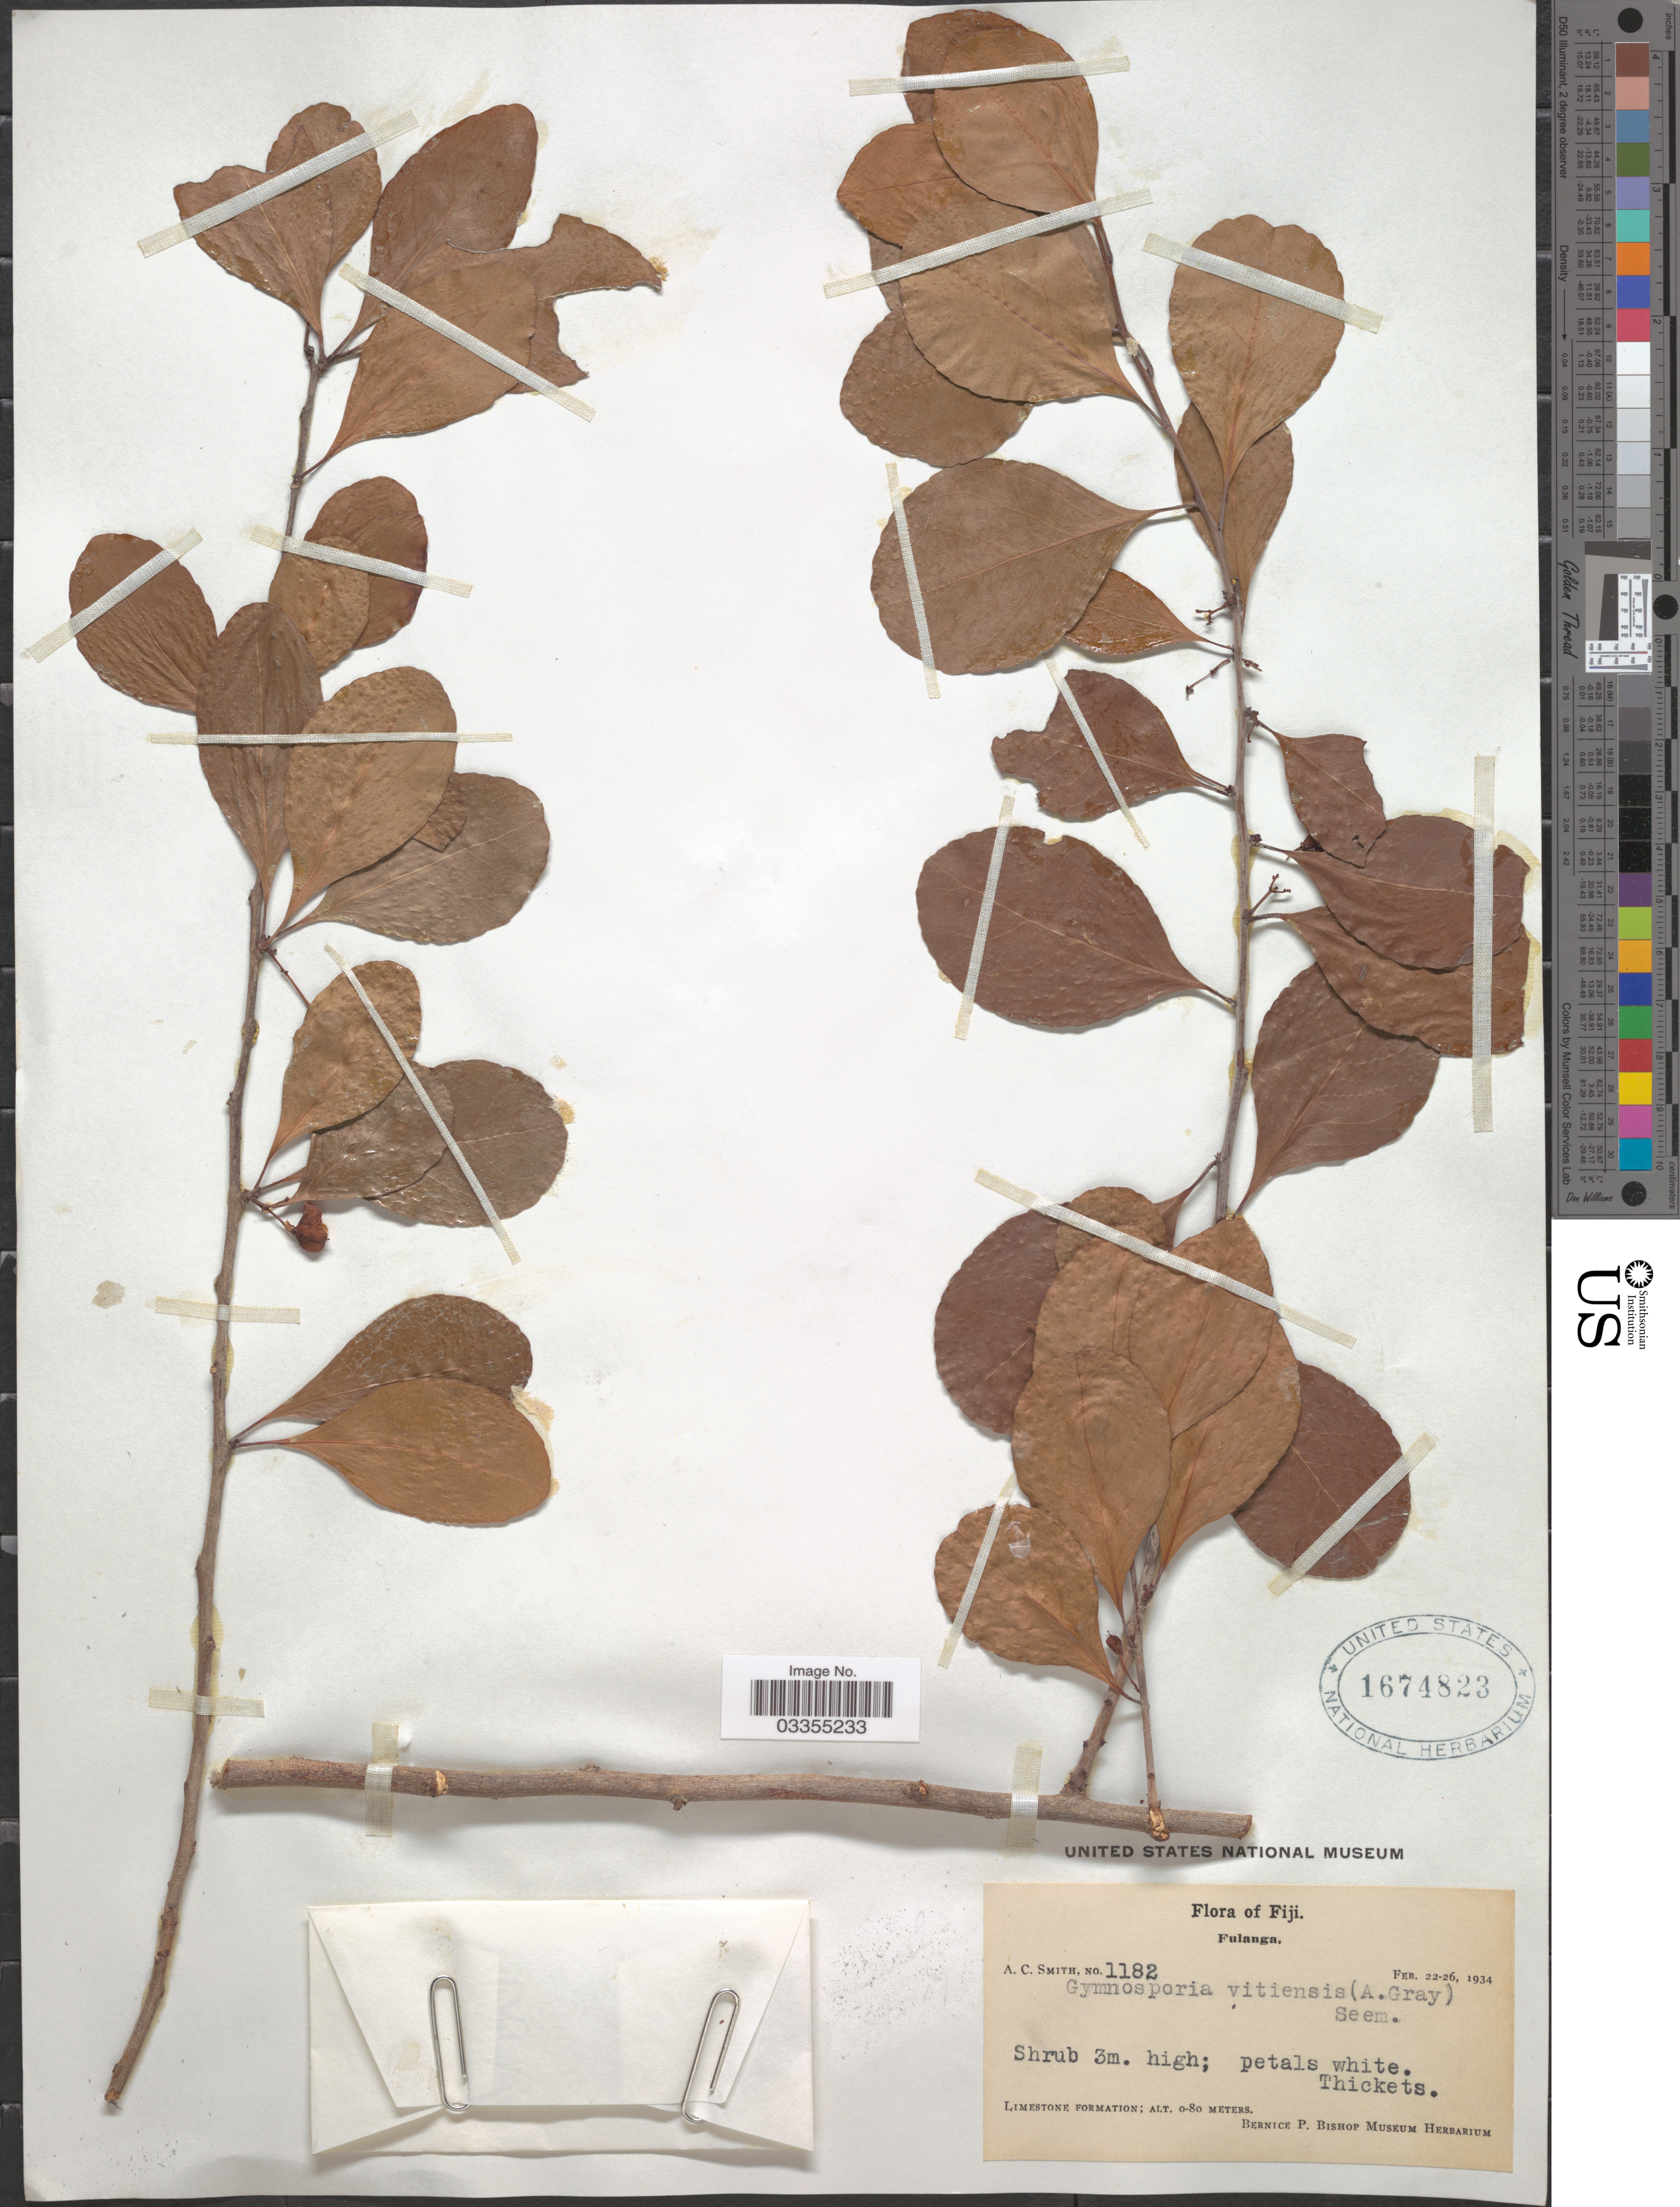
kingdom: Plantae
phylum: Tracheophyta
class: Magnoliopsida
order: Celastrales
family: Celastraceae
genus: Gymnosporia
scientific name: Gymnosporia vitiensis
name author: Seem.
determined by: Wagner, W. L., (BOT), Smithsonian Institution - National Museum of Natural History (UNITED STATES)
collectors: A. C. Smith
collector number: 1182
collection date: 1934-02-22/1934-02-26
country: Fiji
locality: Fulanga. Limestone Formation.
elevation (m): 0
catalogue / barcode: US 1674823